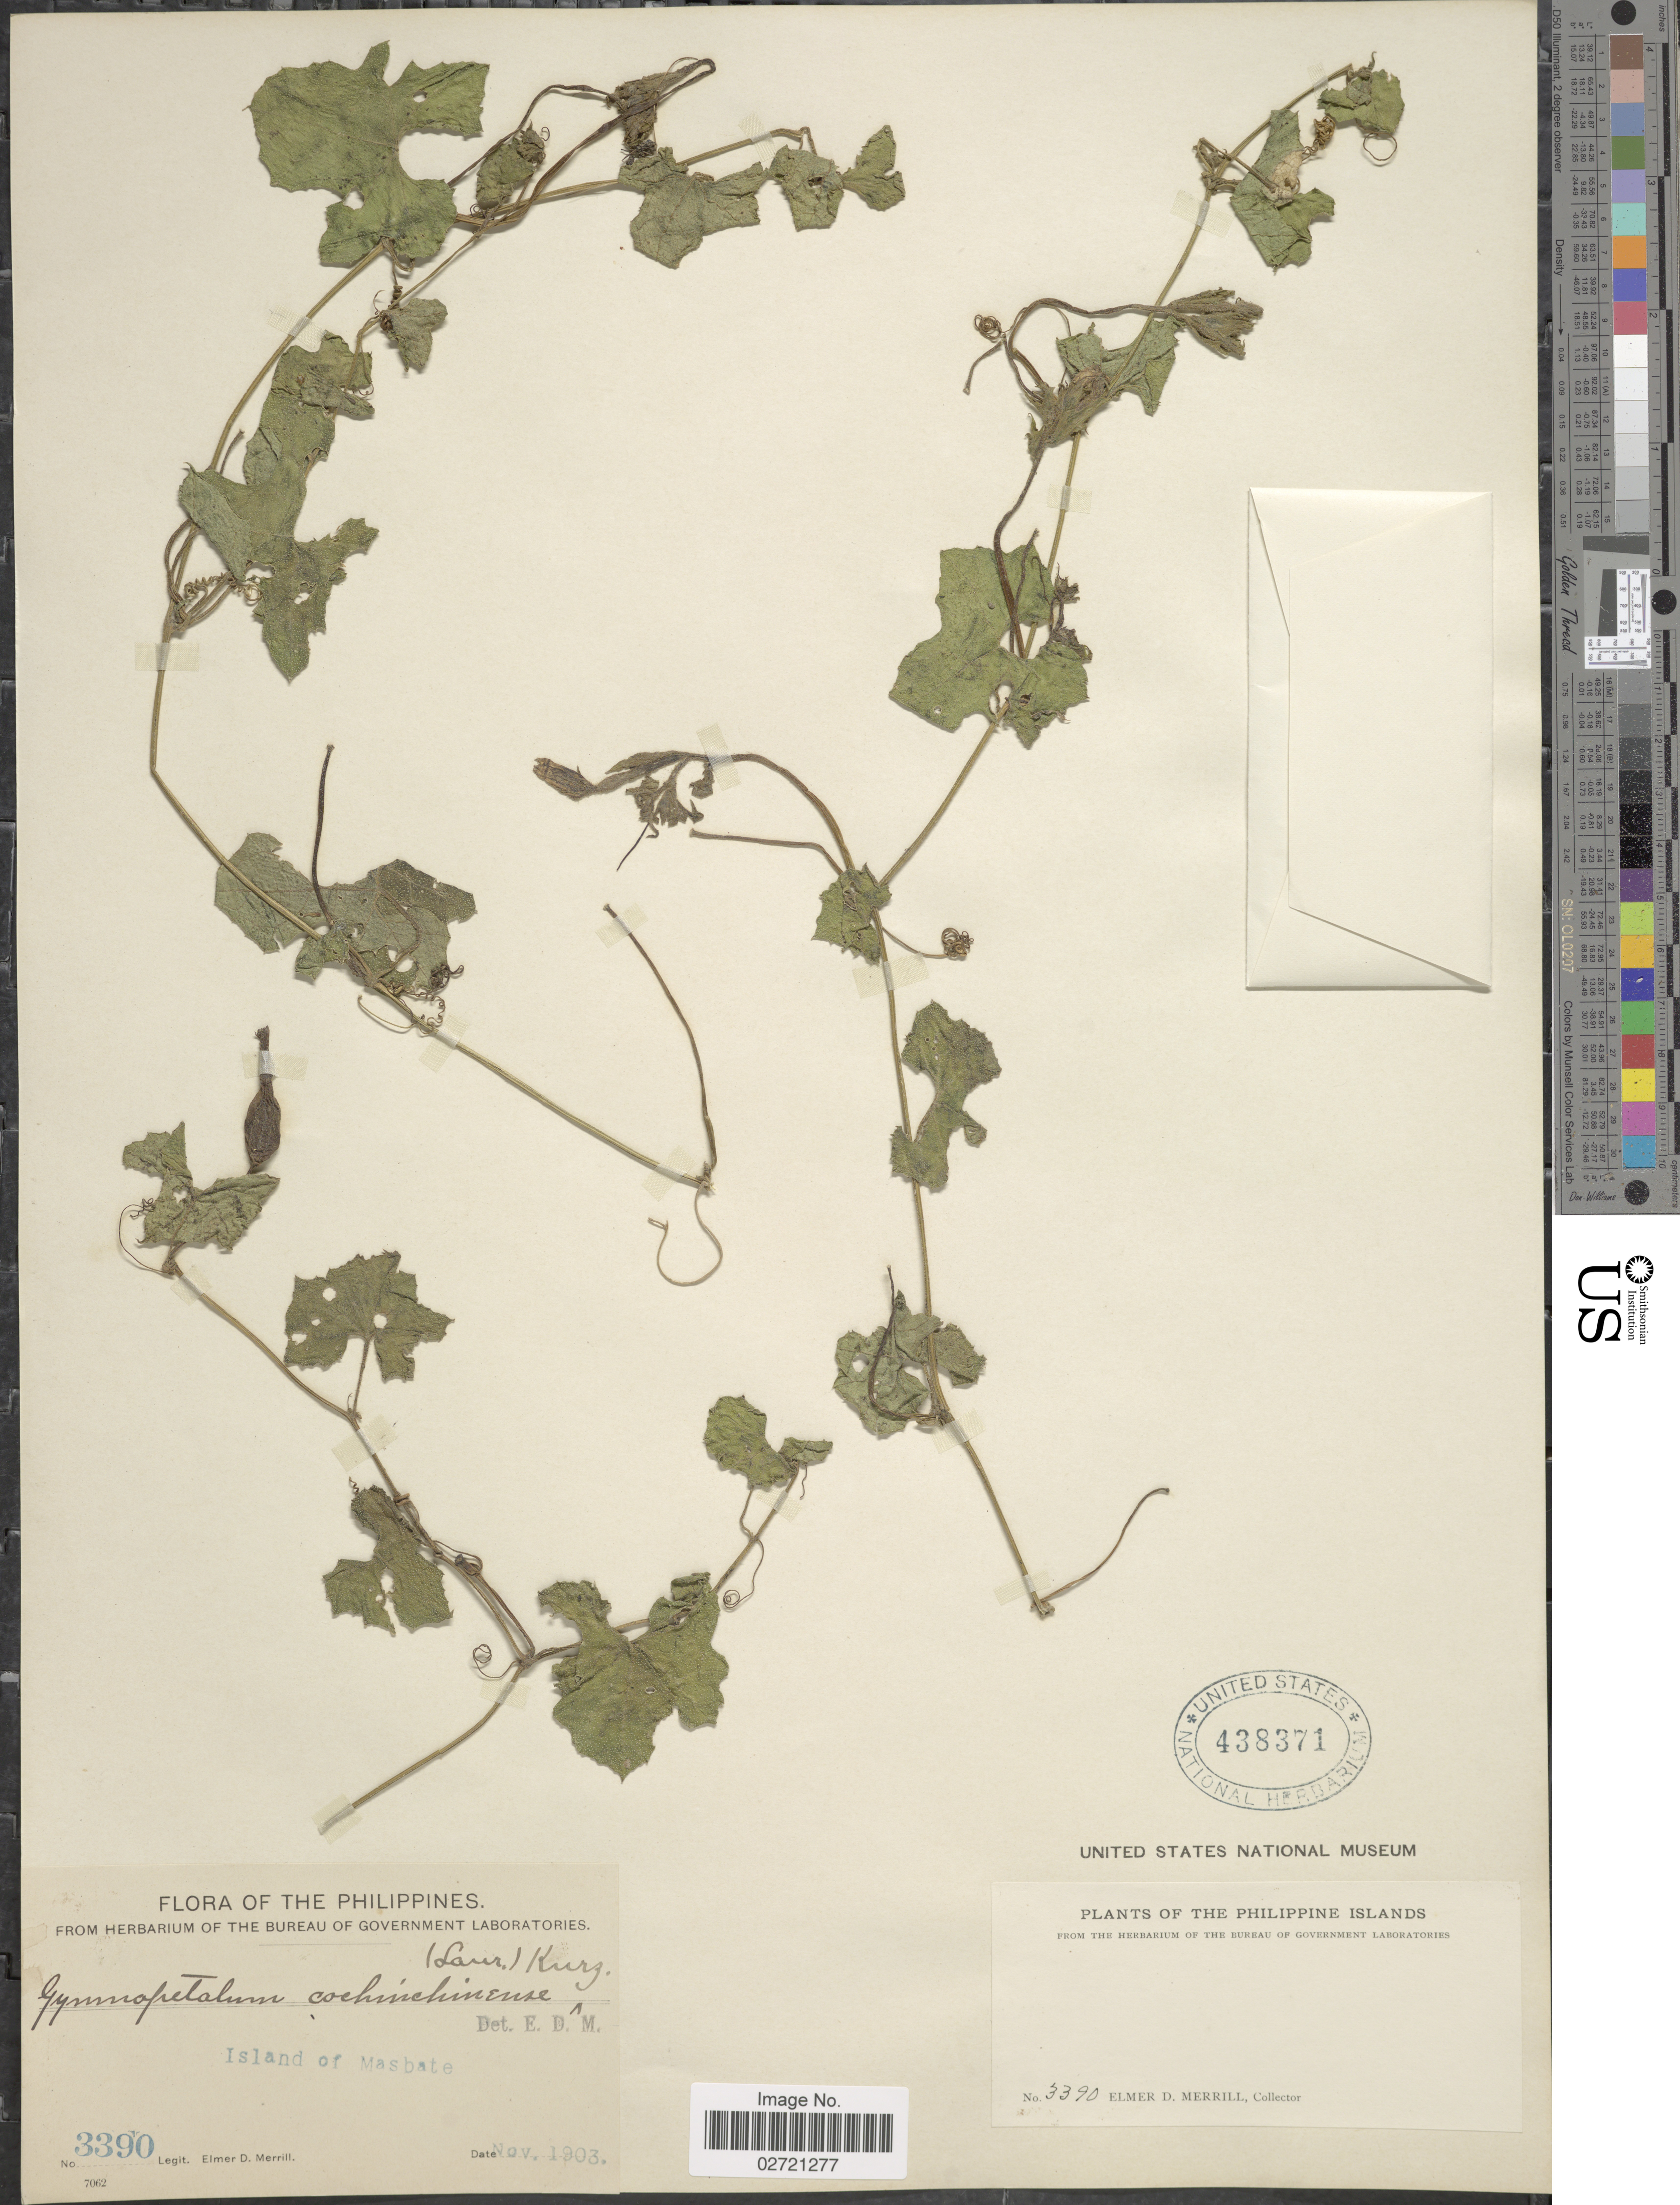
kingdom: Plantae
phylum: Tracheophyta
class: Magnoliopsida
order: Cucurbitales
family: Cucurbitaceae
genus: Trichosanthes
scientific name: Trichosanthes costata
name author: Blume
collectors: E. D. Merrill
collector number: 3390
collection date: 1903-11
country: Philippines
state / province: Bicol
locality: Island of Masbate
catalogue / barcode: US 438371